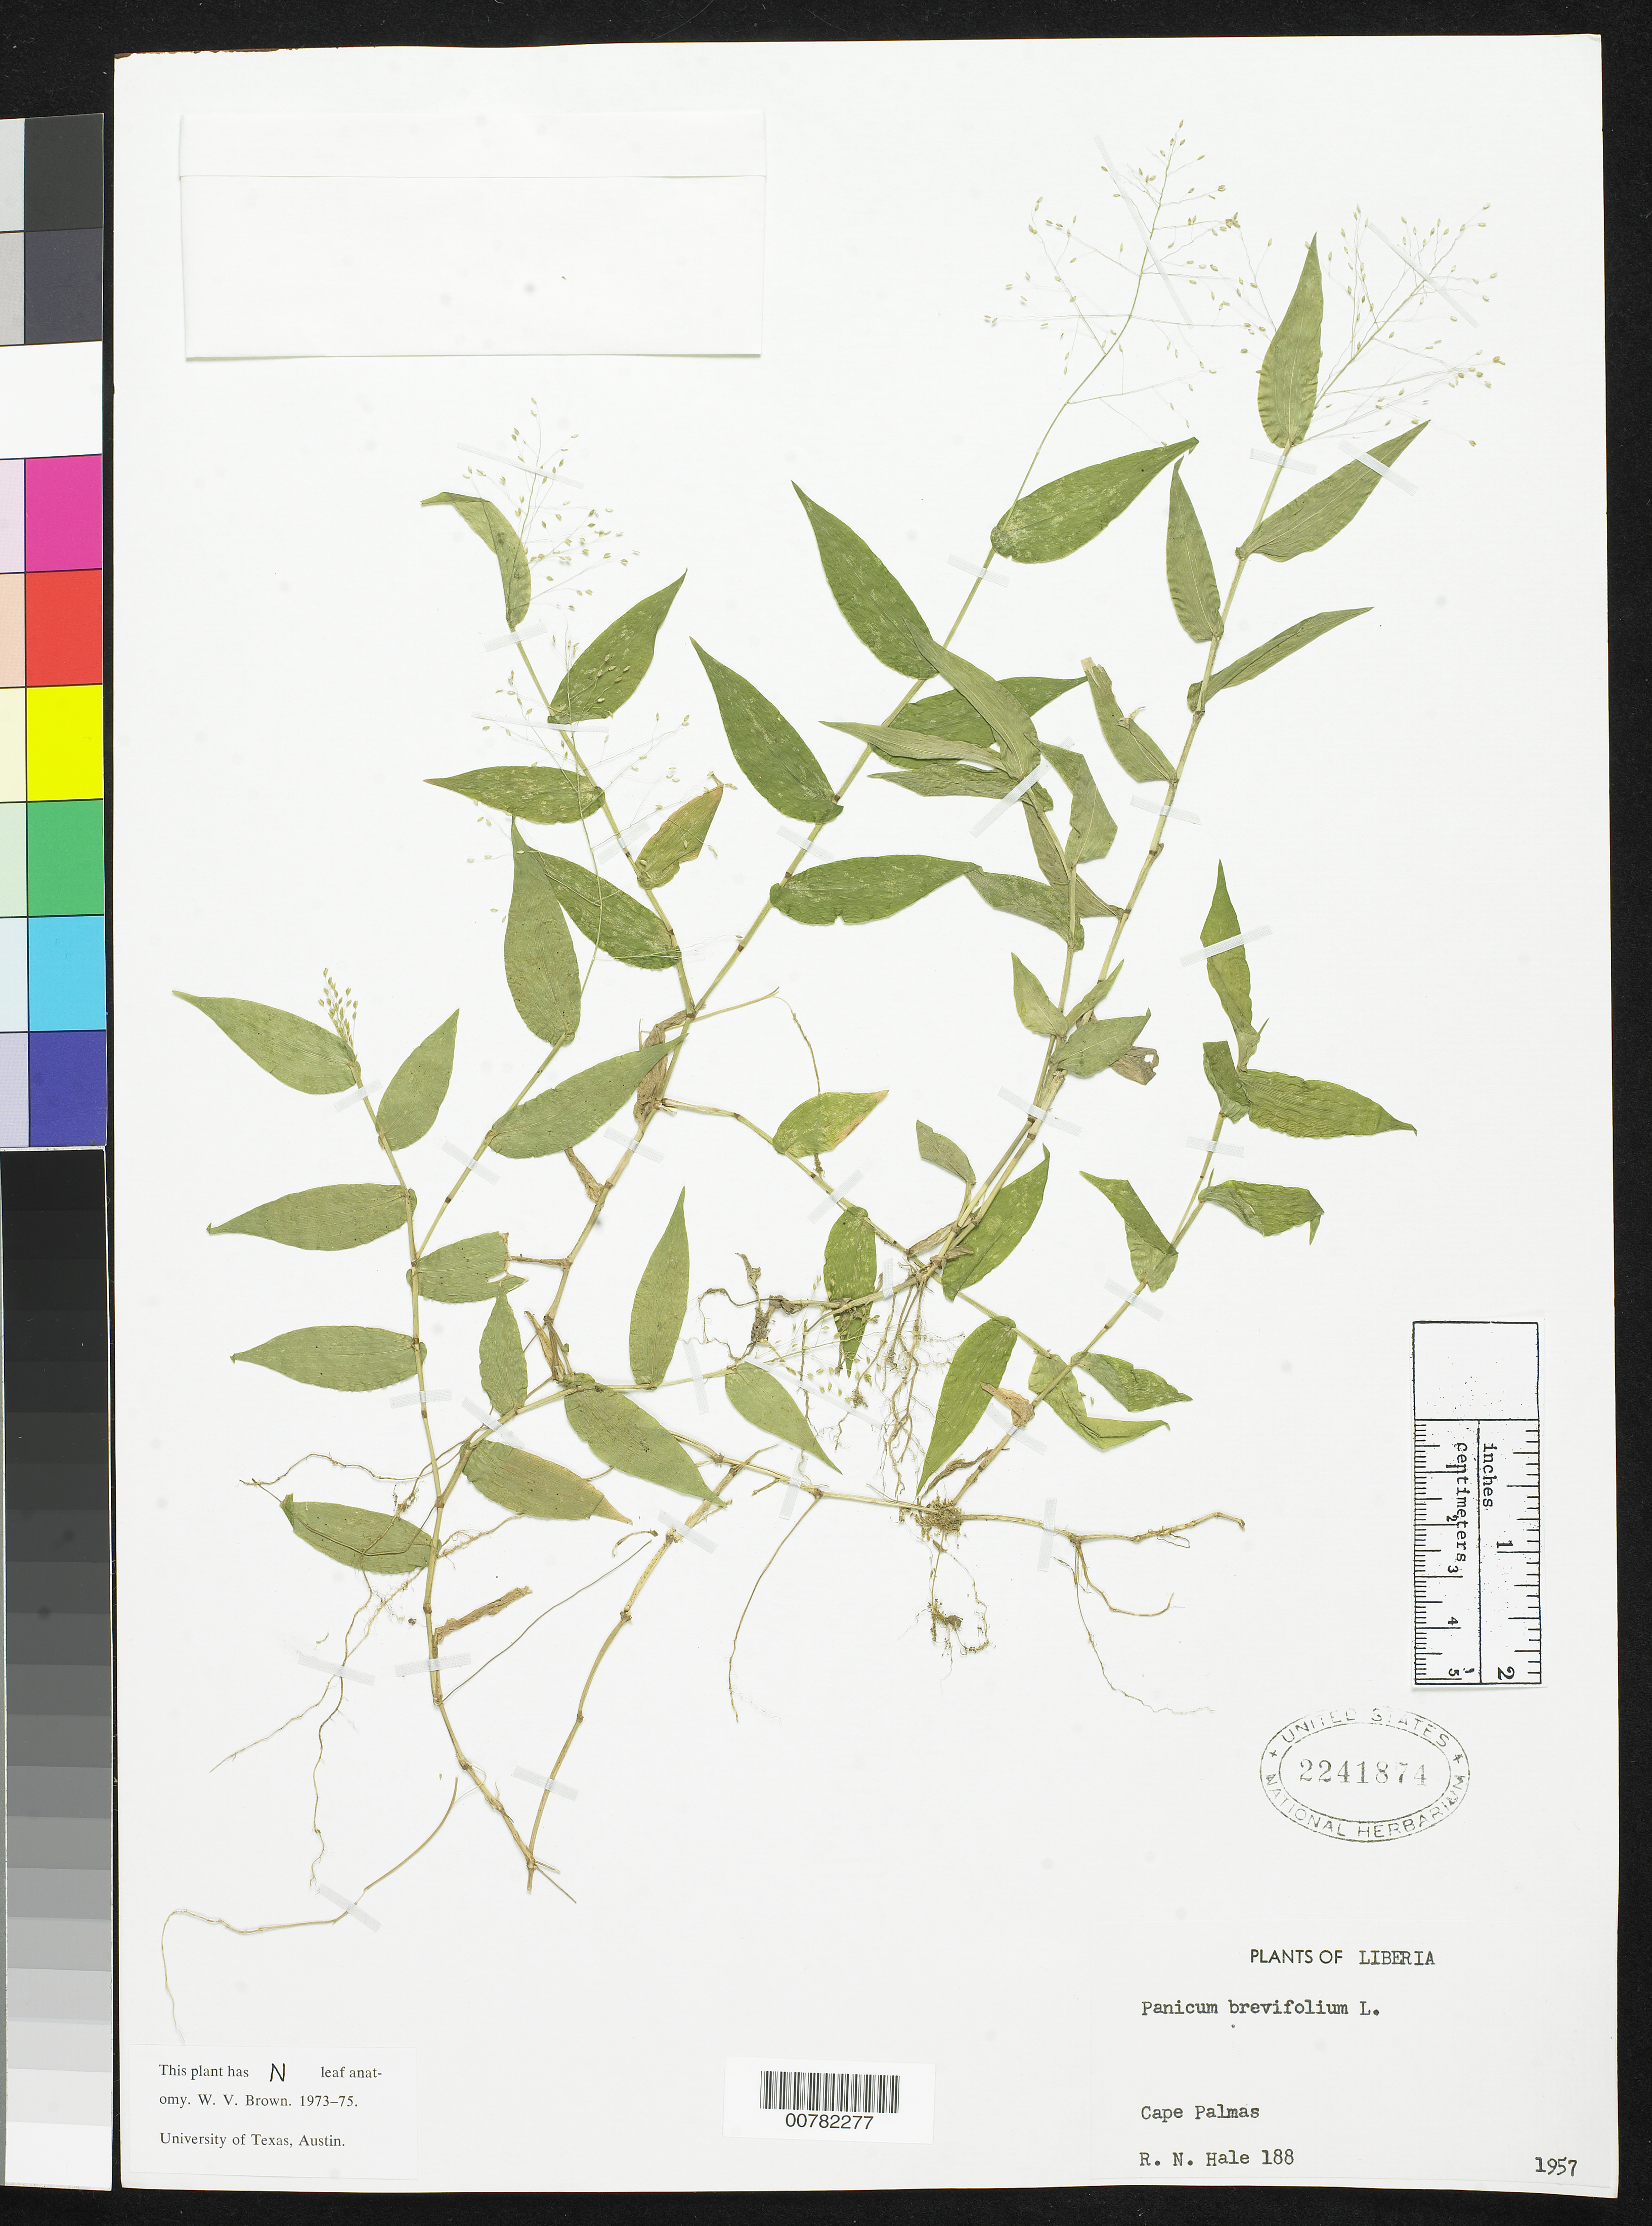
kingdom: Plantae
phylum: Tracheophyta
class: Liliopsida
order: Poales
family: Poaceae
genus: Panicum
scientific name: Panicum brevifolium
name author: L.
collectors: R. N. Hale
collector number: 188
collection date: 1957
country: Liberia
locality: Cape Palmas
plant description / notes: This plant has N leaf anatomy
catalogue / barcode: US 2241874